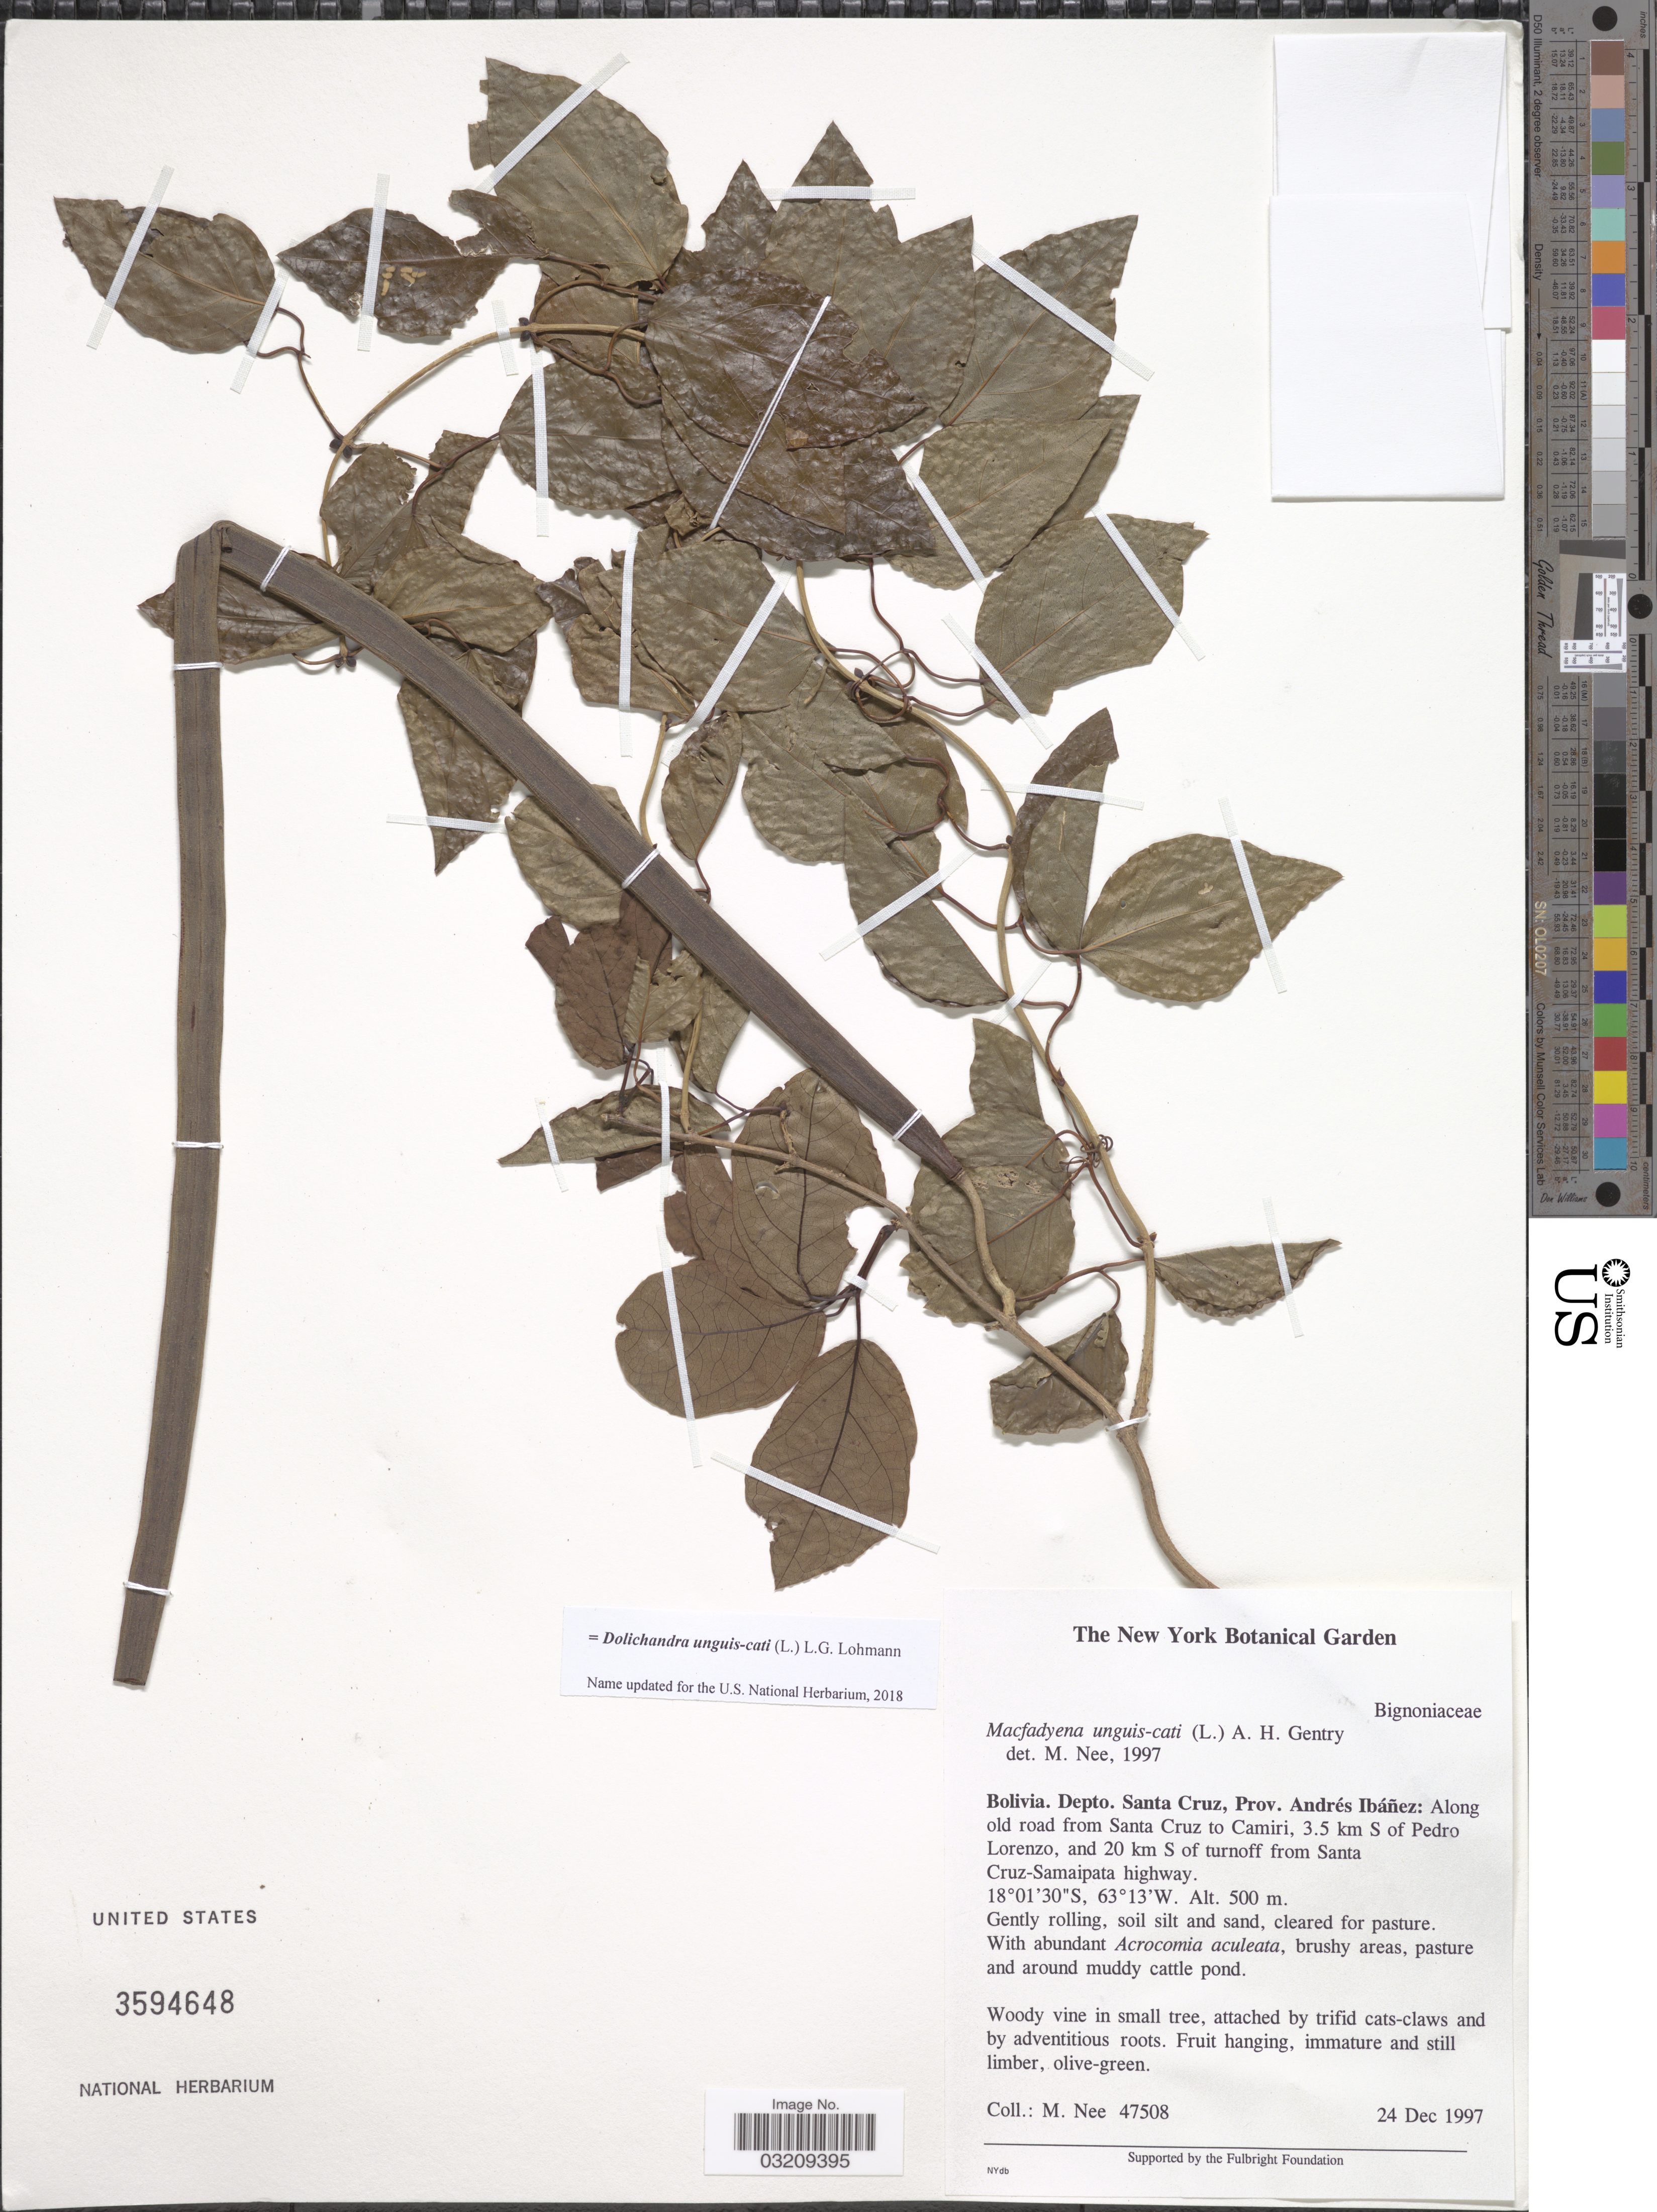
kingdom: Plantae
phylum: Tracheophyta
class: Magnoliopsida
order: Lamiales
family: Bignoniaceae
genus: Dolichandra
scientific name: Dolichandra unguis-cati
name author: (L.) L.G. Lohmann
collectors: M. Nee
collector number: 47508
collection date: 1997-12-24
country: Bolivia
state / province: Santa Cruz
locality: Depto. Santa Cruz, Prov. Andrés Ibañez: Along old road from Santa Cruz to Camiri, 3.5 km S of Pedro Lorenzo, and 20 km S of turnoff from Santa Cruz-Samaipata highway.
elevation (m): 500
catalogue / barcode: US 3594648